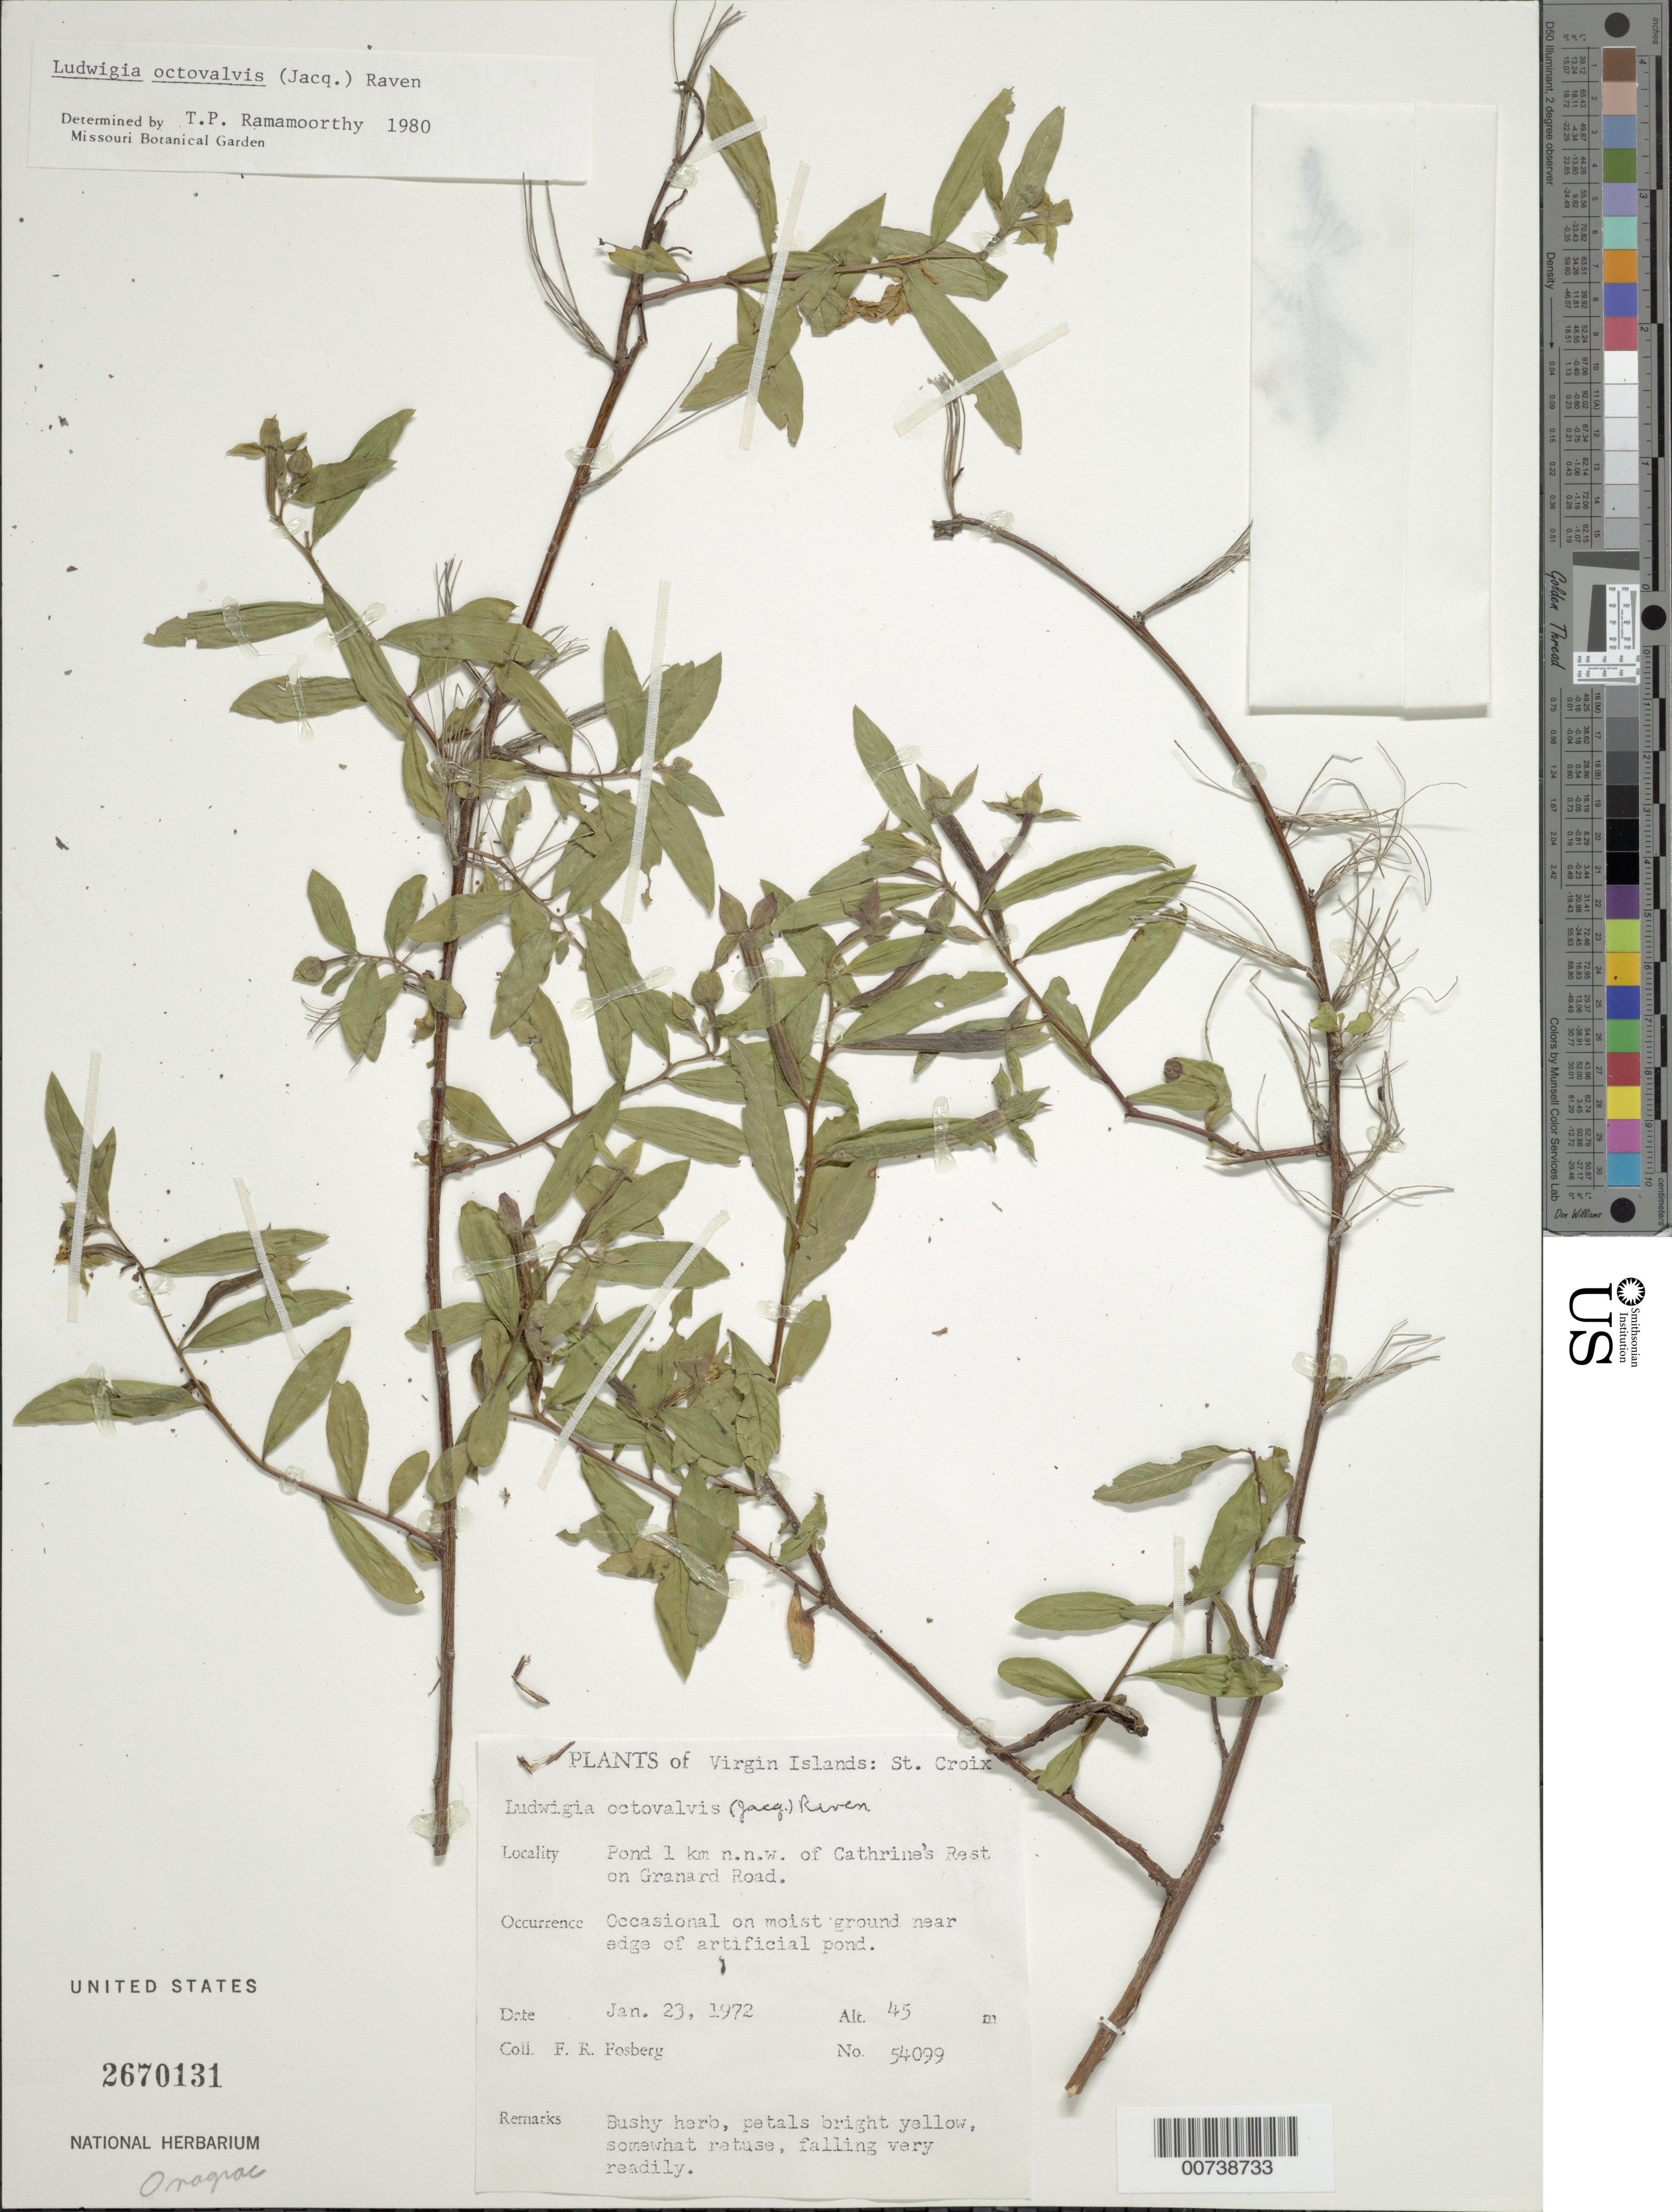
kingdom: Plantae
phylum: Tracheophyta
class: Magnoliopsida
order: Myrtales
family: Onagraceae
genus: Ludwigia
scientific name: Ludwigia octovalvis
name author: (Jacq.) P.H. Raven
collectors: F. R. Fosberg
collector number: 54099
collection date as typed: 23 Jan 1972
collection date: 1972-01-23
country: U.S. Virgin Islands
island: St. Croix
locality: Pond 1 km NNW of Catherine's Rest on Granard Road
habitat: Occasional on moist ground near edge of artificial pond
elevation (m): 45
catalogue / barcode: US 2670131